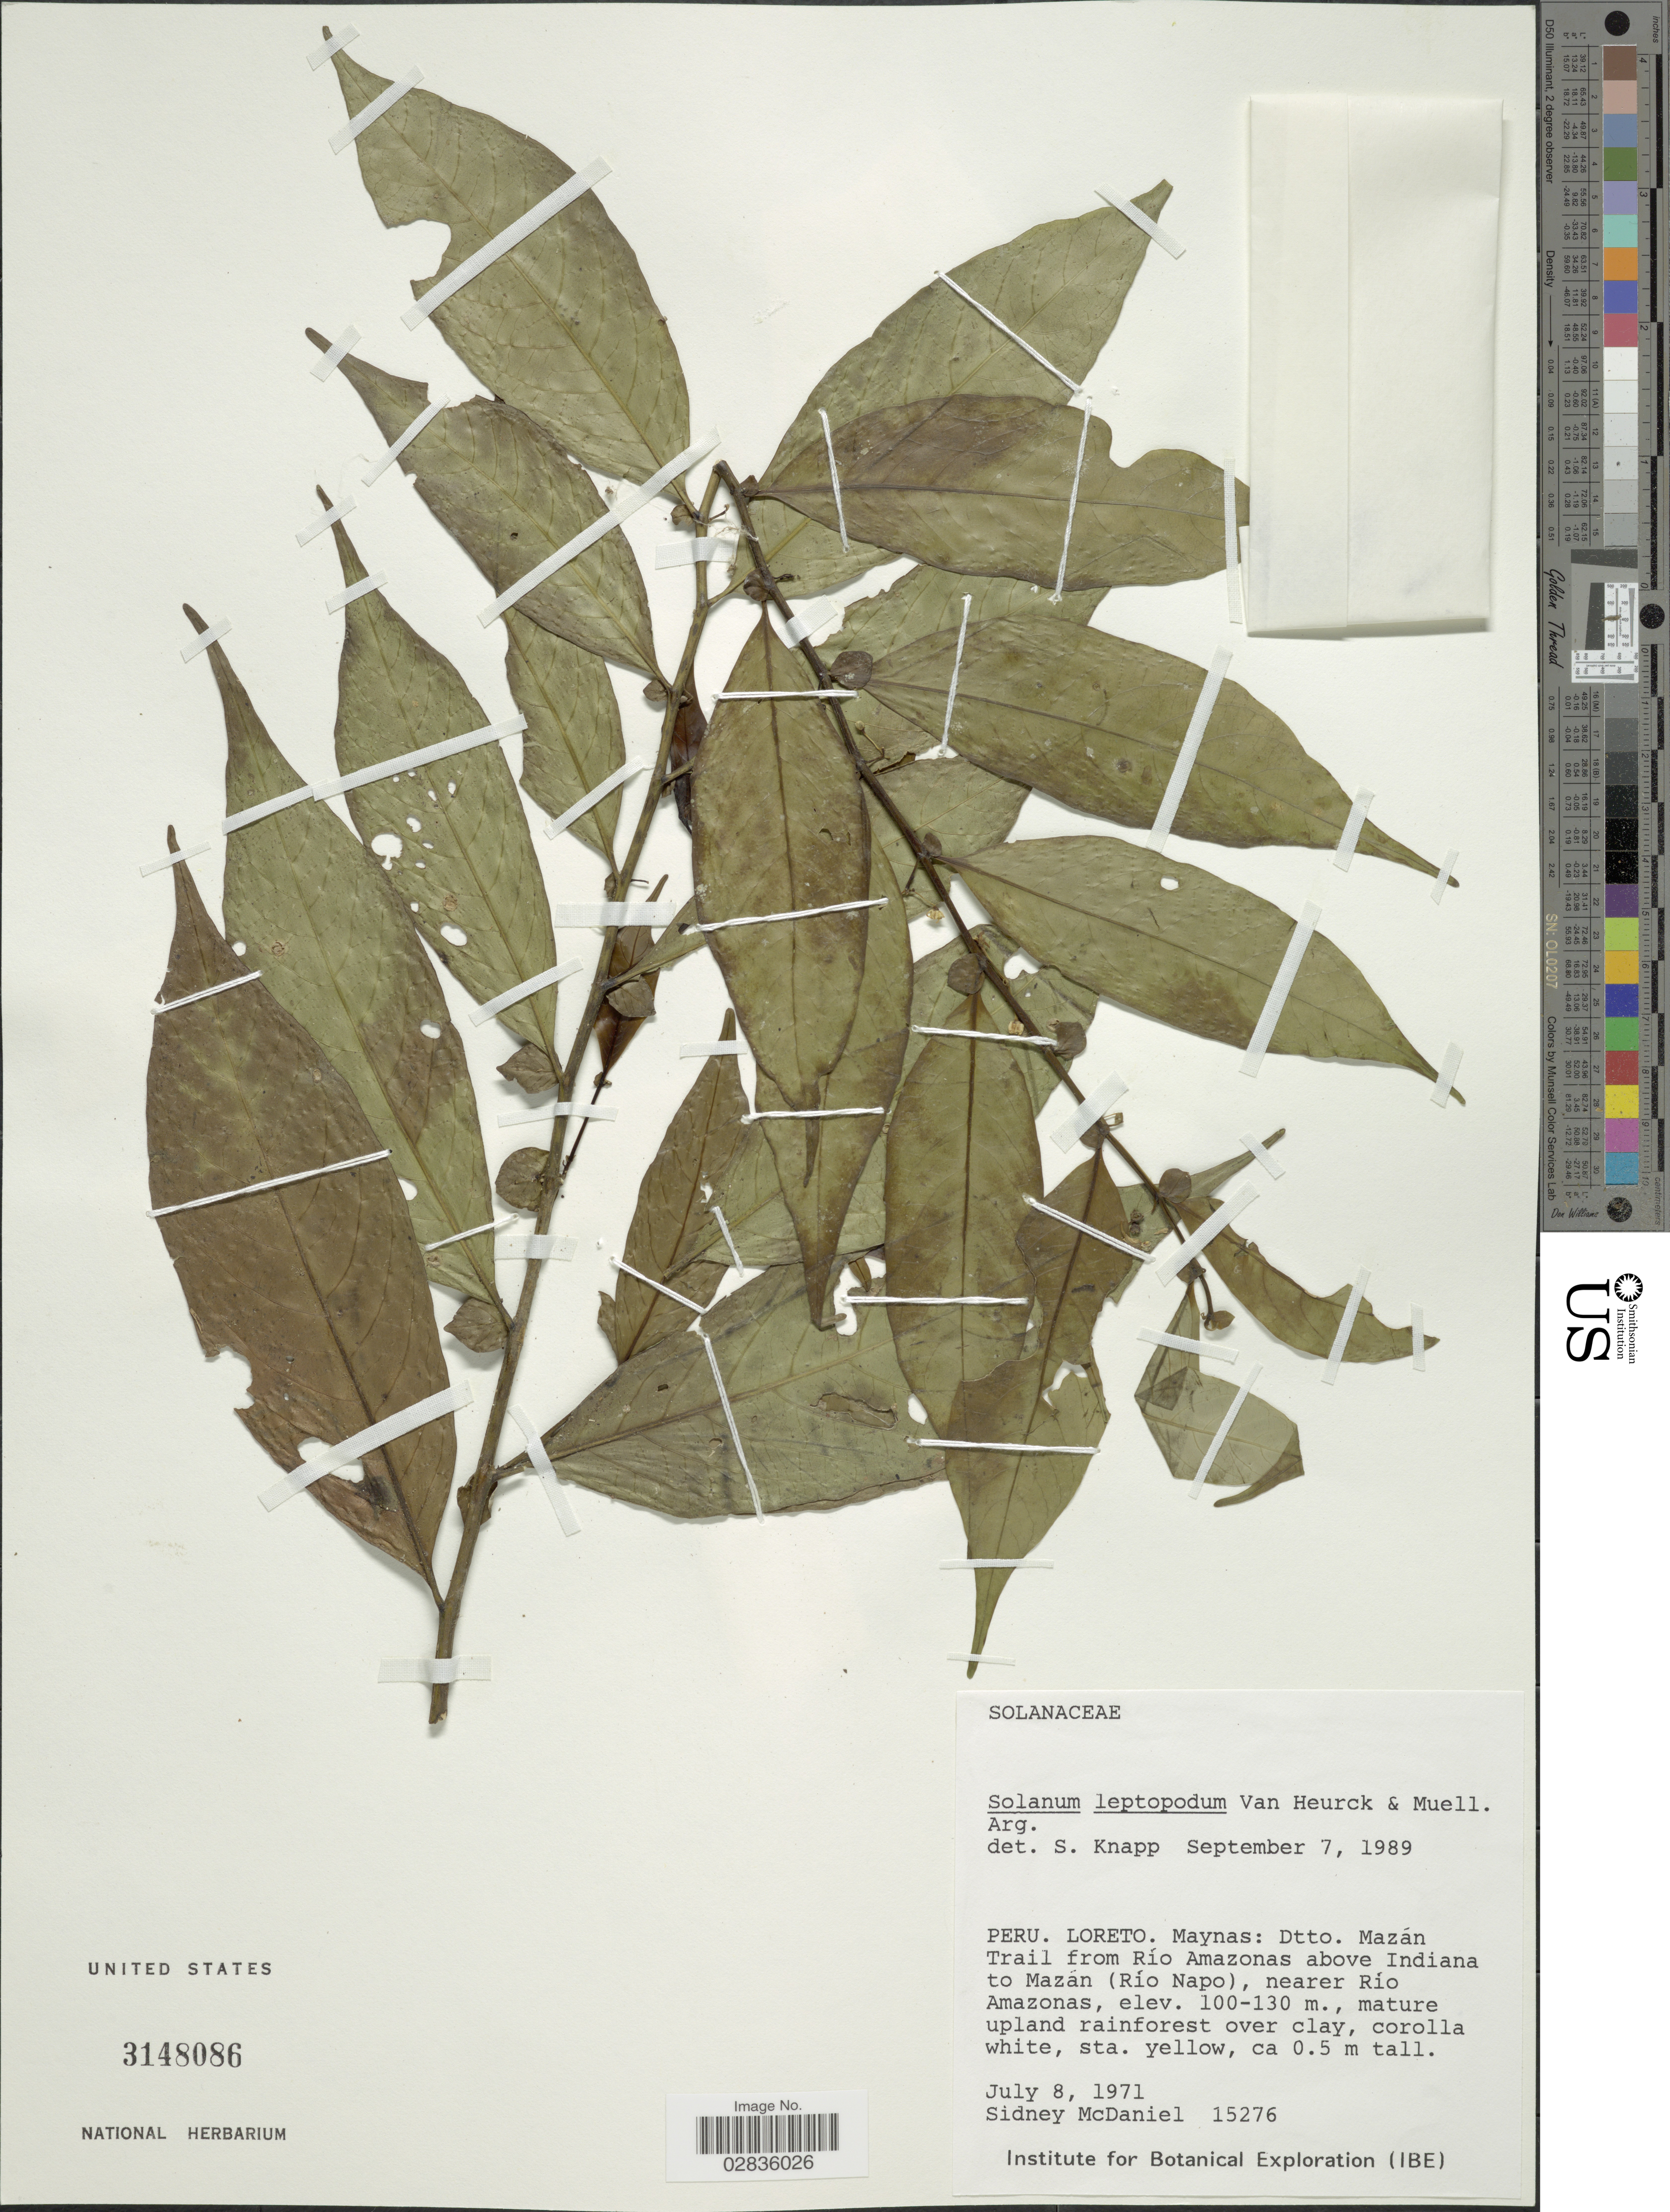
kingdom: Plantae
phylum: Tracheophyta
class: Magnoliopsida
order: Solanales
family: Solanaceae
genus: Solanum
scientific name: Solanum leptopodum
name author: Van Heurck & Müll. Arg.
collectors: S. McDaniel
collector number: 15276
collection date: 1971-07-08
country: Peru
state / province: Loreto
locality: Maynas: Dtto. Mazán Trail from Río Amazonas above Indiana to Mazán (Río Napo), nearer Río Amazonas.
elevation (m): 100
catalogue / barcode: US 3148086